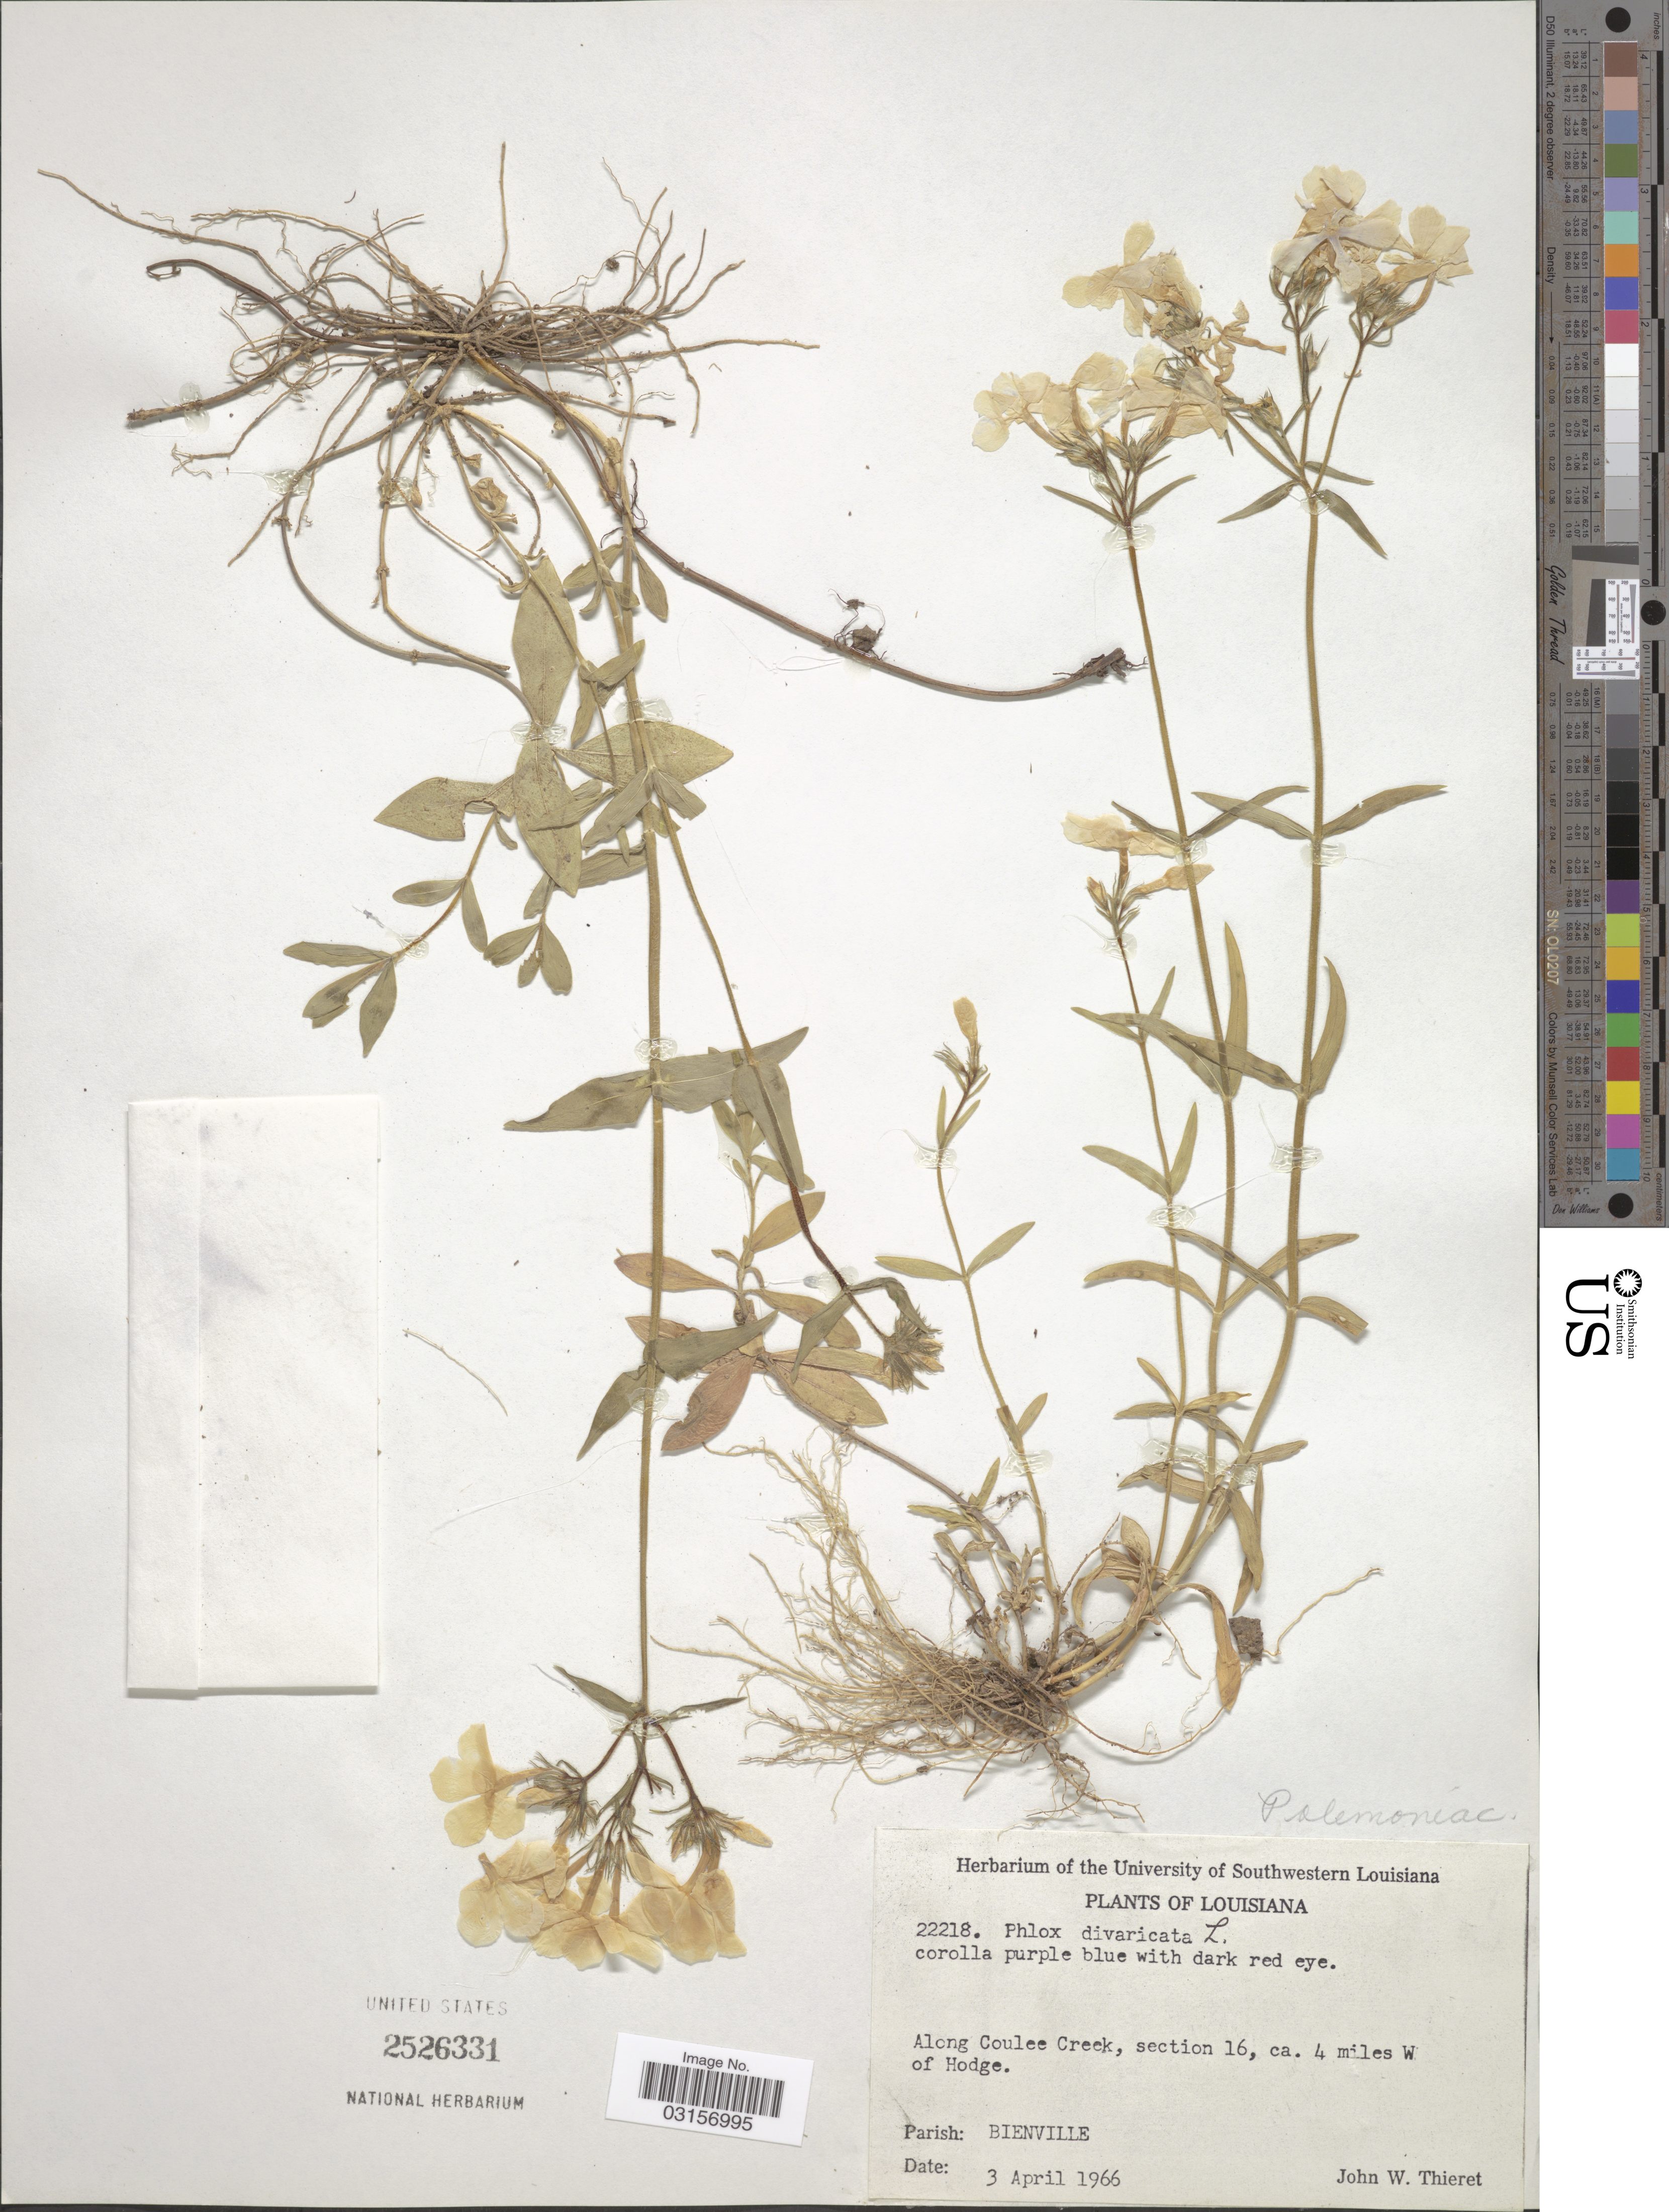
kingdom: Plantae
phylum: Tracheophyta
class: Magnoliopsida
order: Ericales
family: Polemoniaceae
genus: Phlox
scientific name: Phlox divaricata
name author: L.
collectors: J. W. Thieret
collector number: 22218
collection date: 1966-04-03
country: United States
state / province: Louisiana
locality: Along Coulee Creek, section 16, ca. 4 miles W of Hodge, Parish: Bienville.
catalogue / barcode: US 2526331